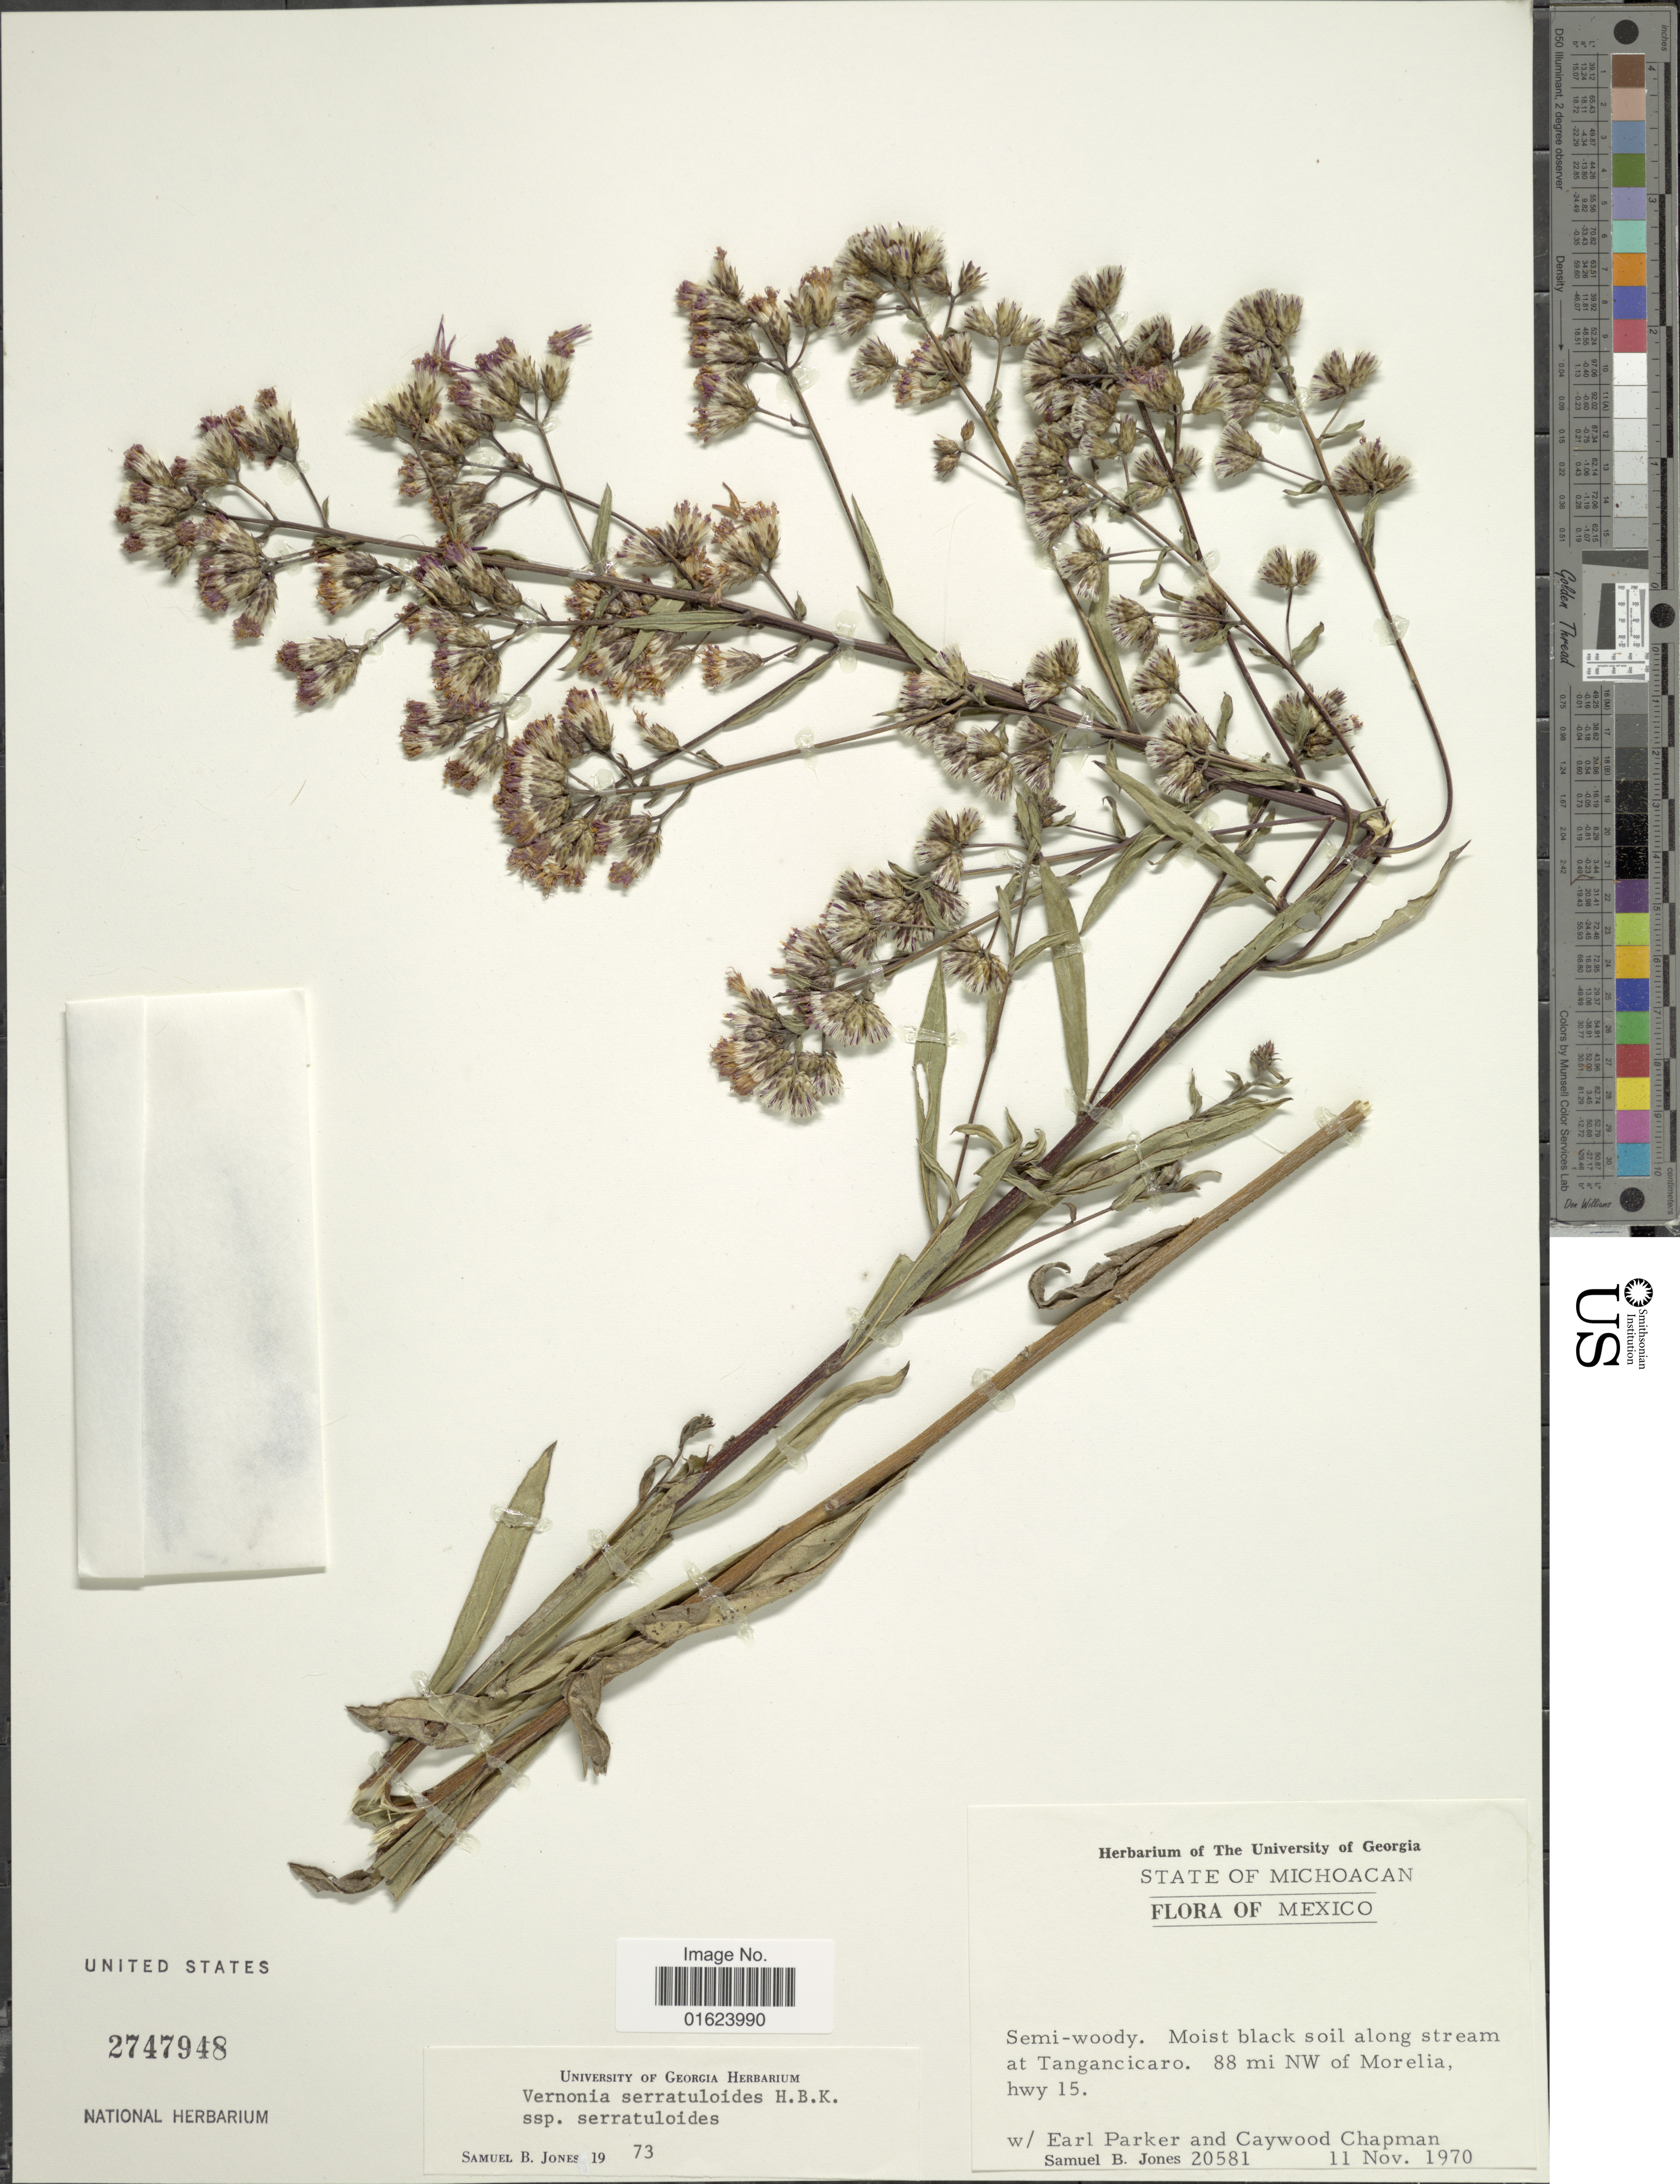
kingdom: Plantae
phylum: Tracheophyta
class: Magnoliopsida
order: Asterales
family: Asteraceae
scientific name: Vickianthus serratuloides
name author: (Kunth) H. Rob.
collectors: E. Parker, C. Chapman & S. B. Jones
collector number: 20581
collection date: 1970-11-11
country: Mexico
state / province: Michoacán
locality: Michoacan. along stream at Tangancicaro, 88 mi NW of Morelia, hwy 15.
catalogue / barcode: US 2747948